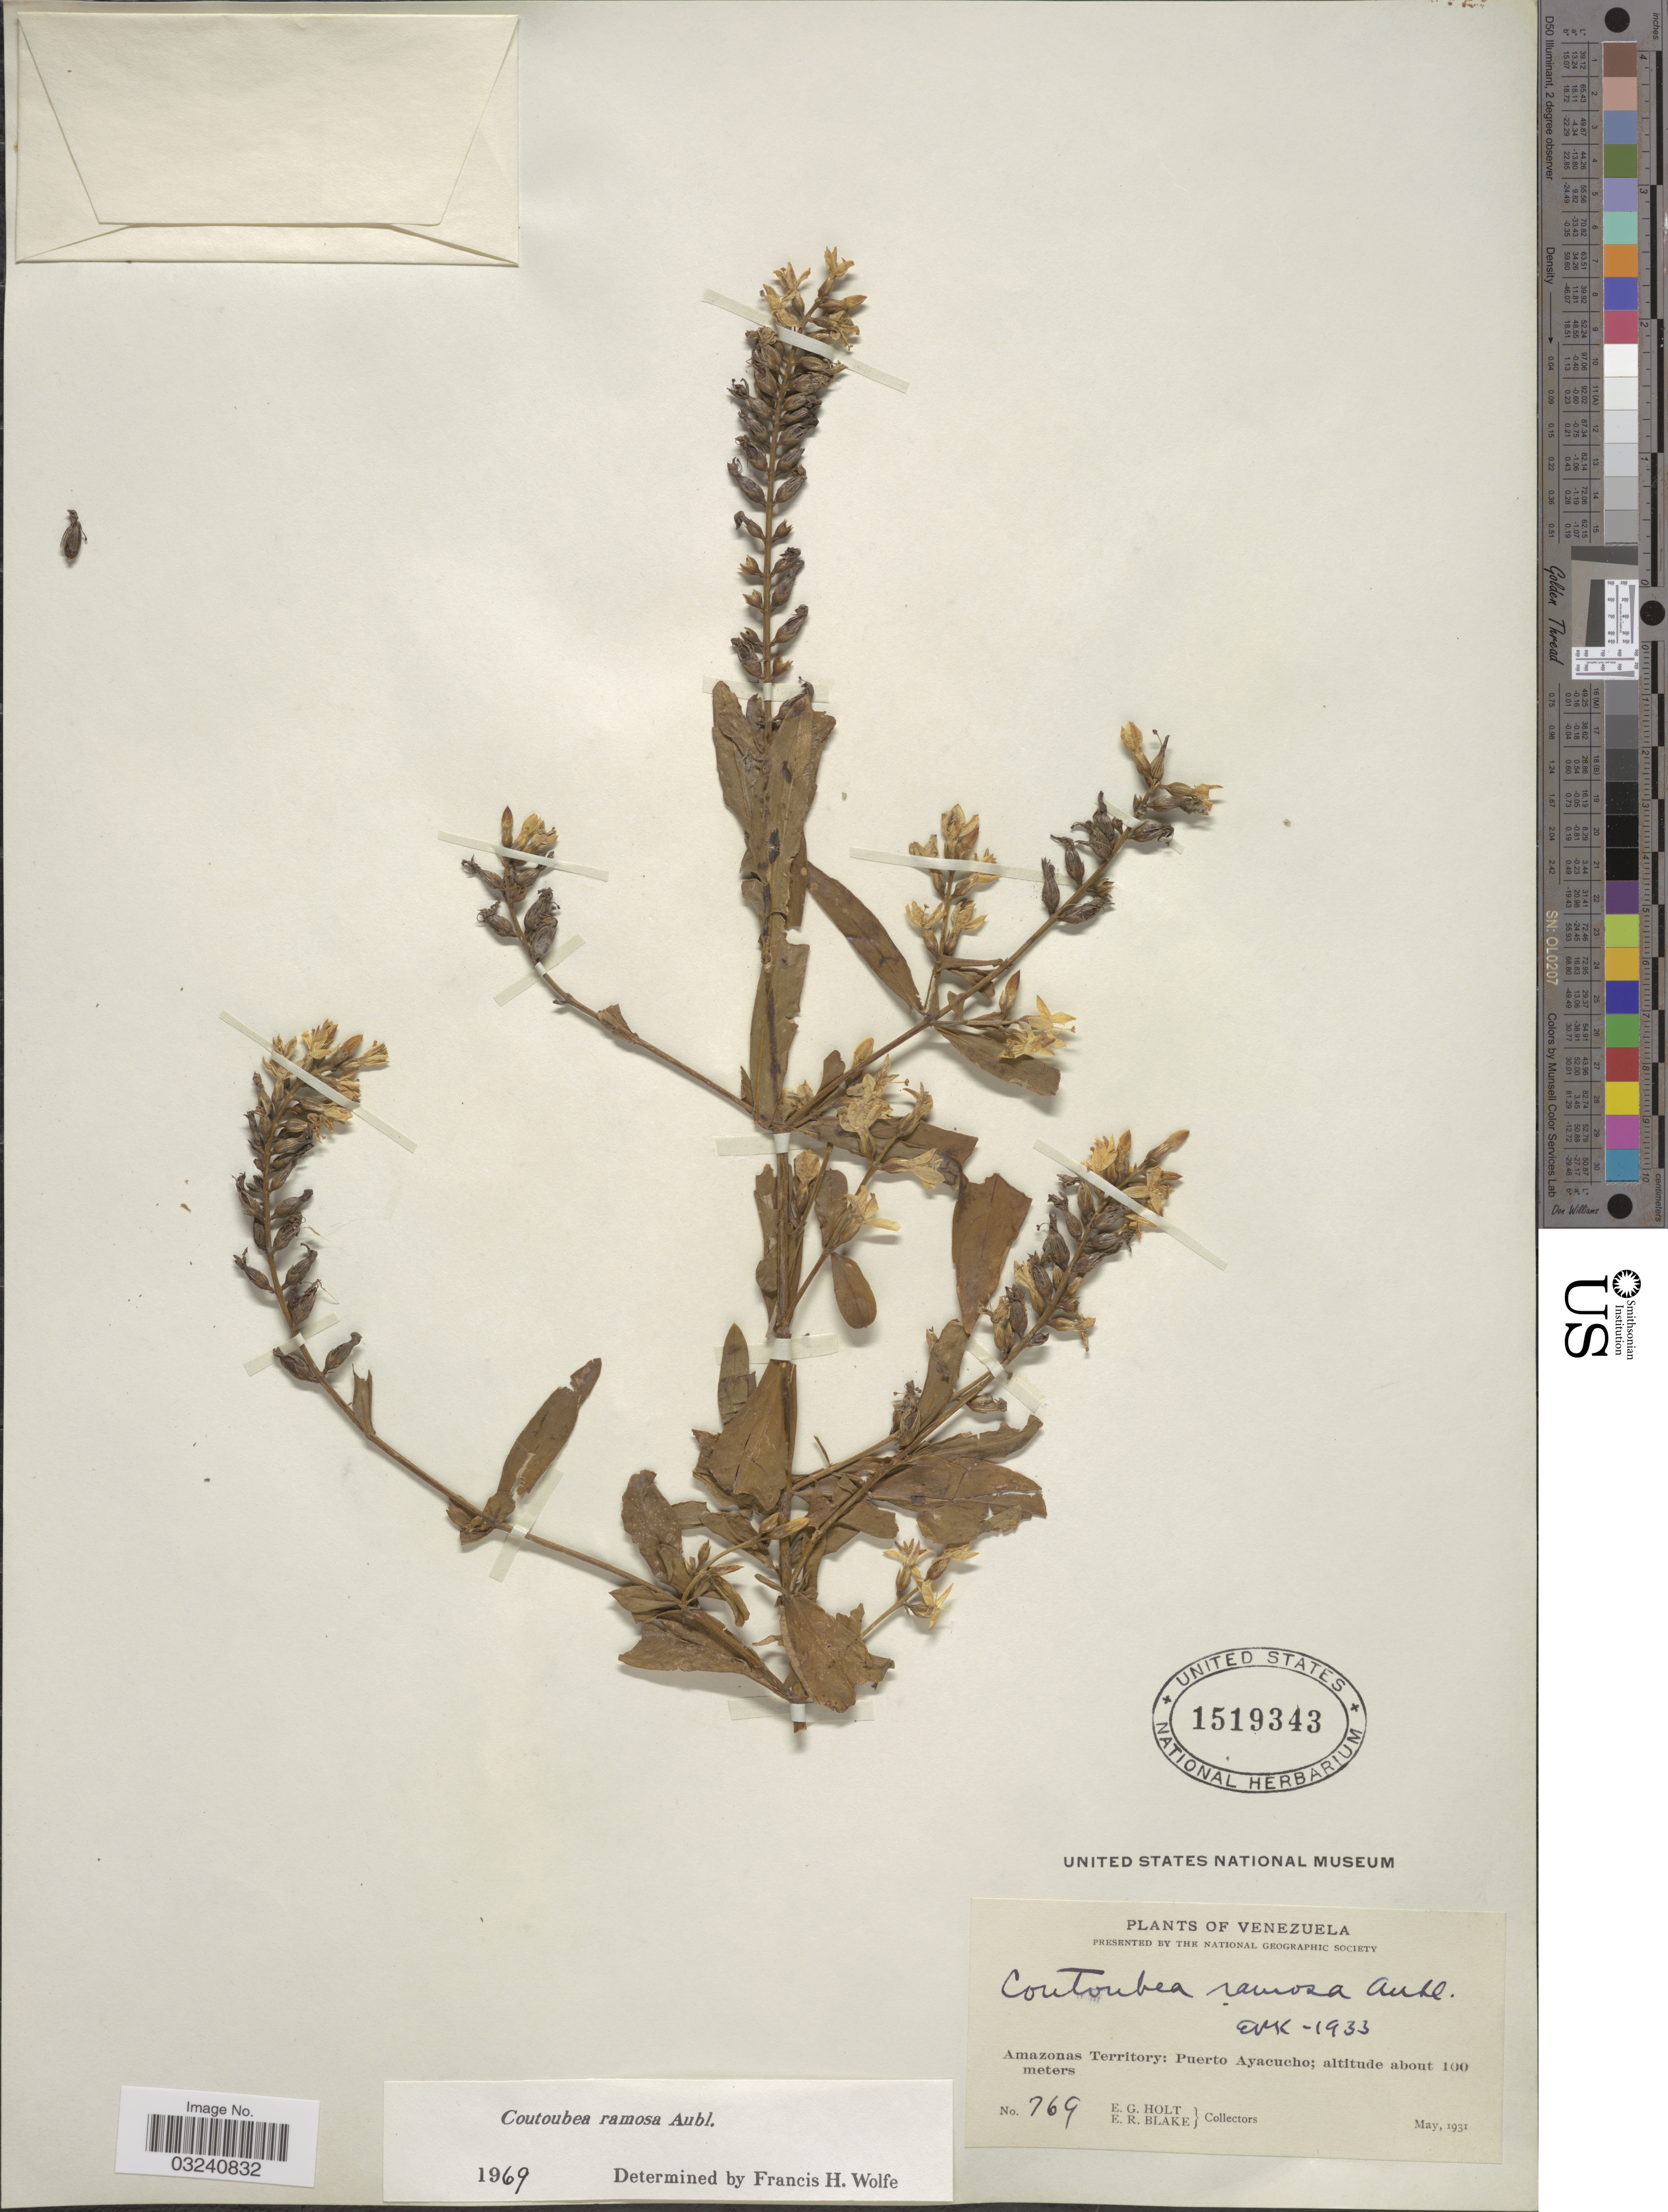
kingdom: Plantae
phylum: Tracheophyta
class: Magnoliopsida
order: Gentianales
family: Gentianaceae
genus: Coutoubea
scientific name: Coutoubea ramosa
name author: Aubl.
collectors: E. G. Holt & E. R. Blake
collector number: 769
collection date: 1931-05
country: Venezuela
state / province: Amazonas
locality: Puerto Ayacucho.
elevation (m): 100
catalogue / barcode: US 1519343